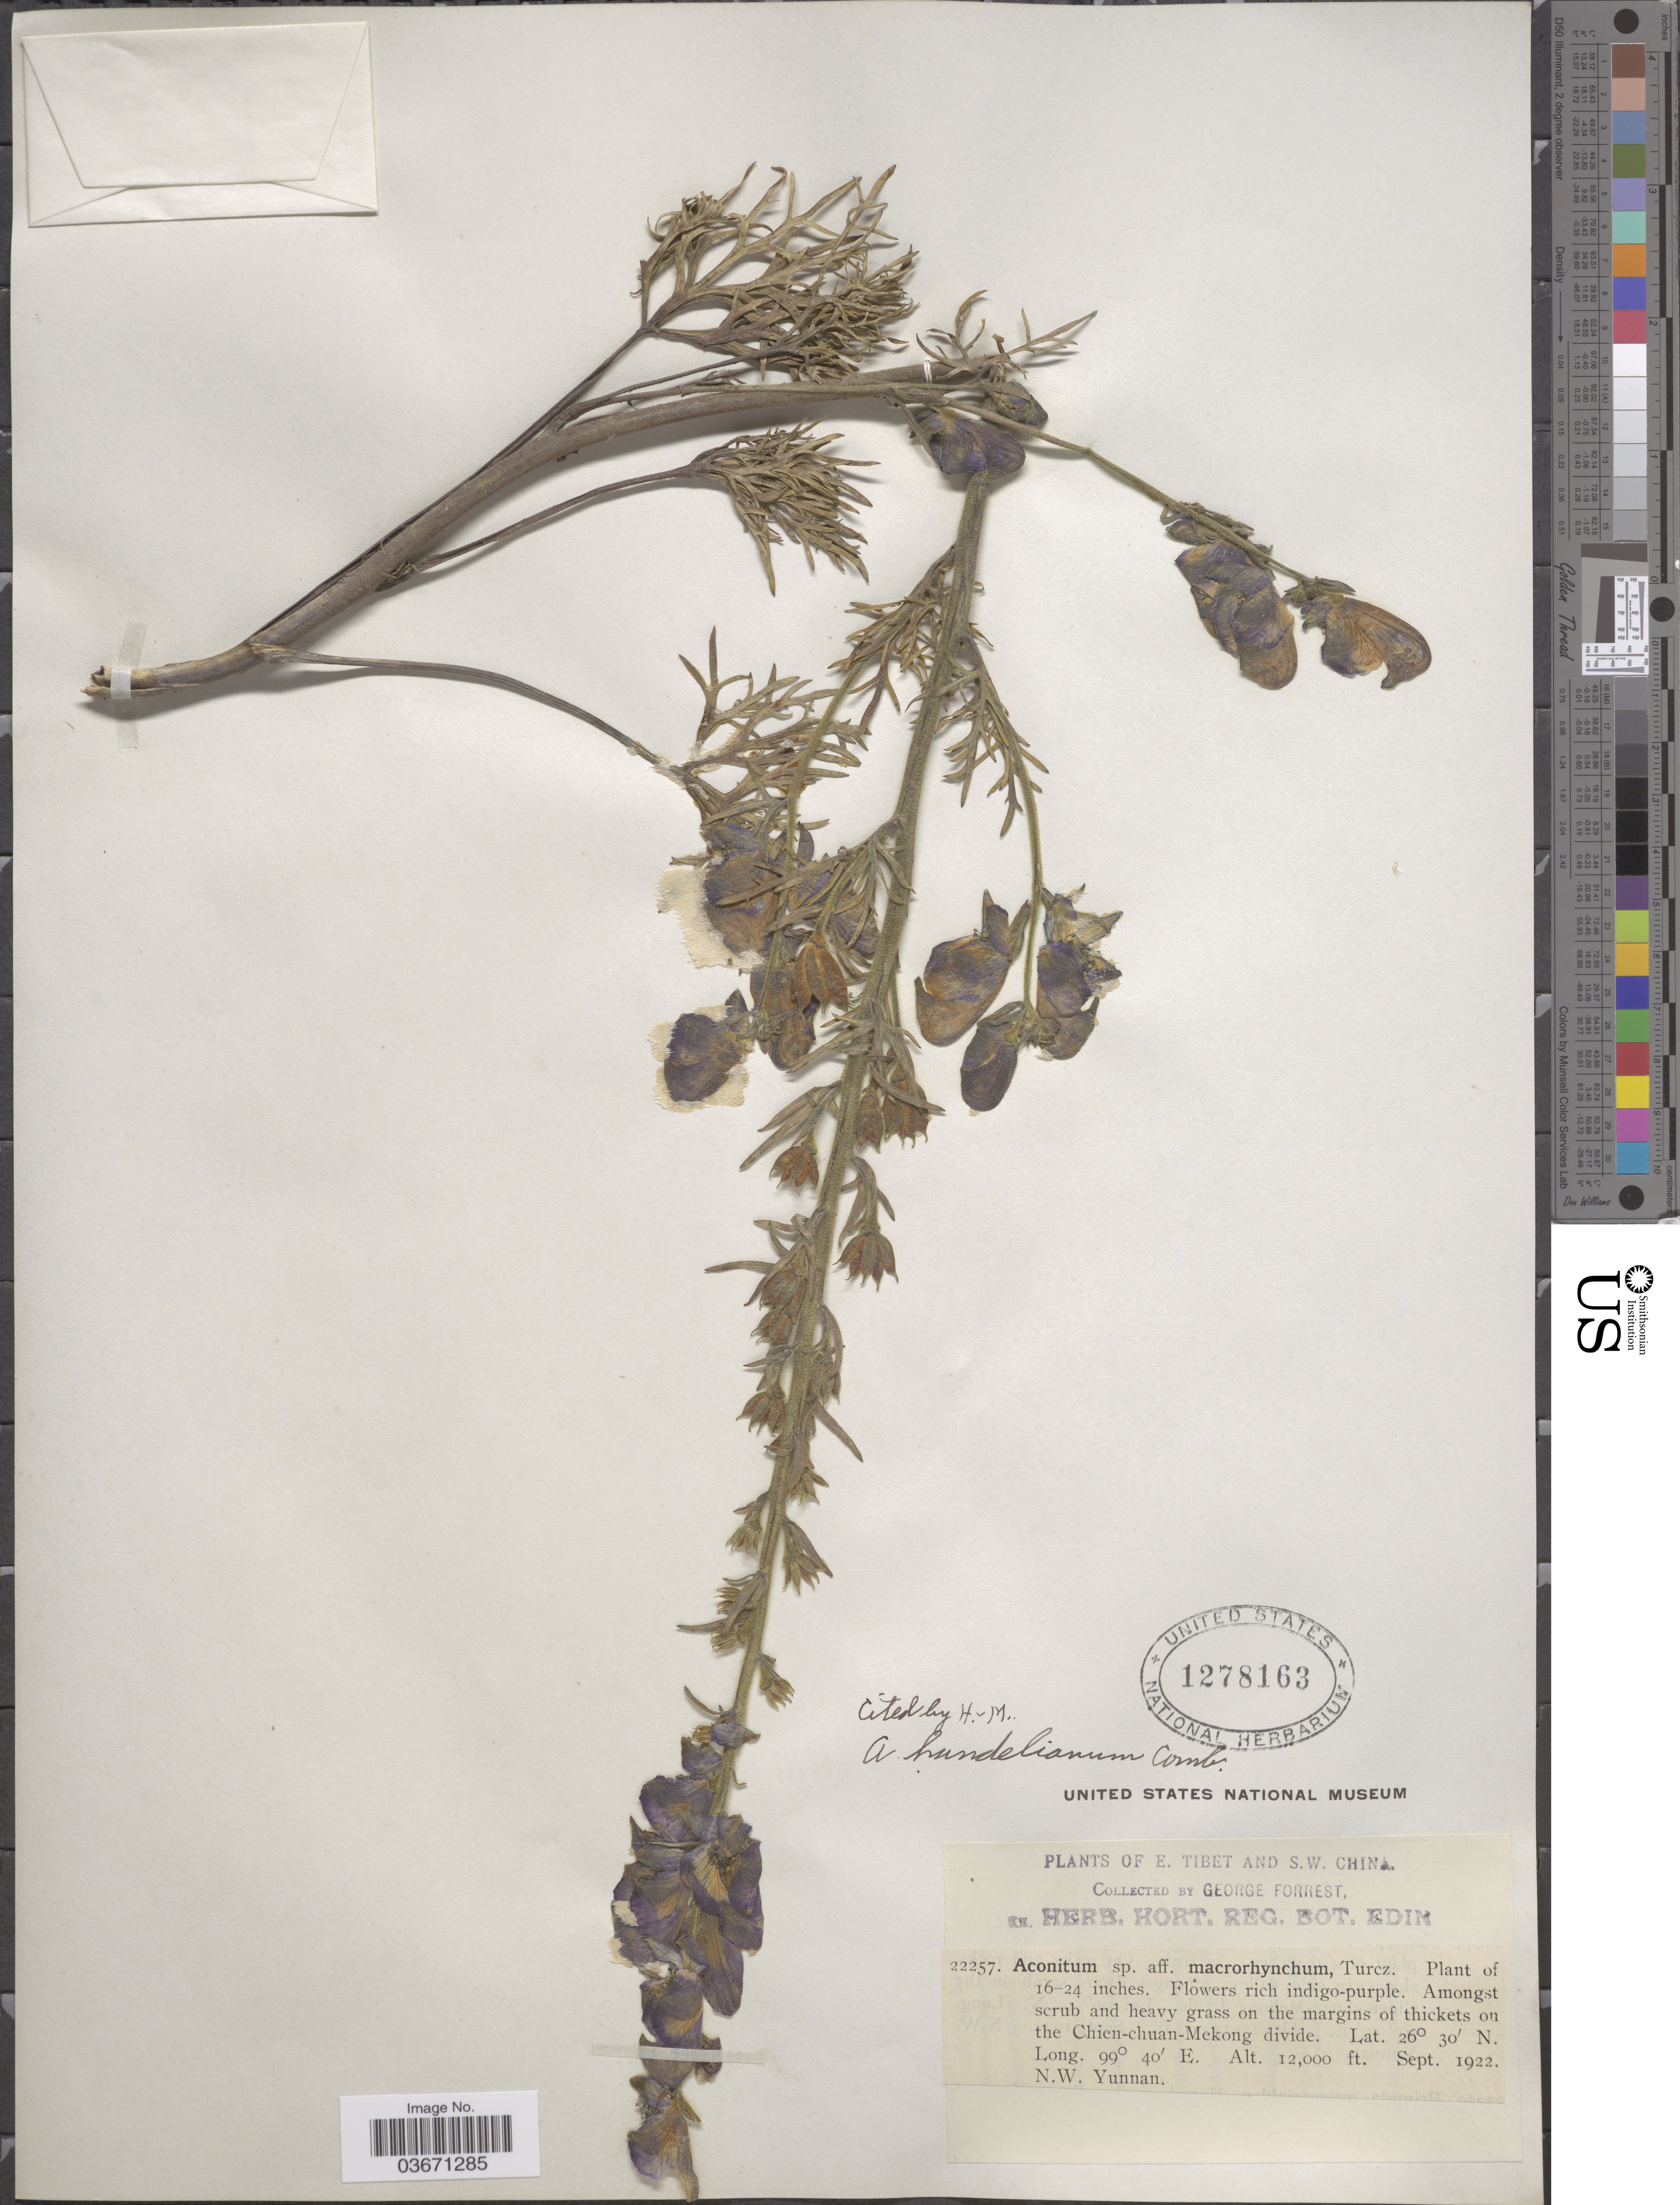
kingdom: Plantae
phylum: Tracheophyta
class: Magnoliopsida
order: Ranunculales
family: Ranunculaceae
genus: Aconitum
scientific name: Aconitum handelianum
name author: H.F. Comber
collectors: G. Forrest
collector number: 22257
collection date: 1922-09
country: China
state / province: Yunnan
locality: S.W. China. On the Chien-chuan-Mekong divide. N.W. Yunnan.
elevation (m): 3658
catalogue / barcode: US 1278163